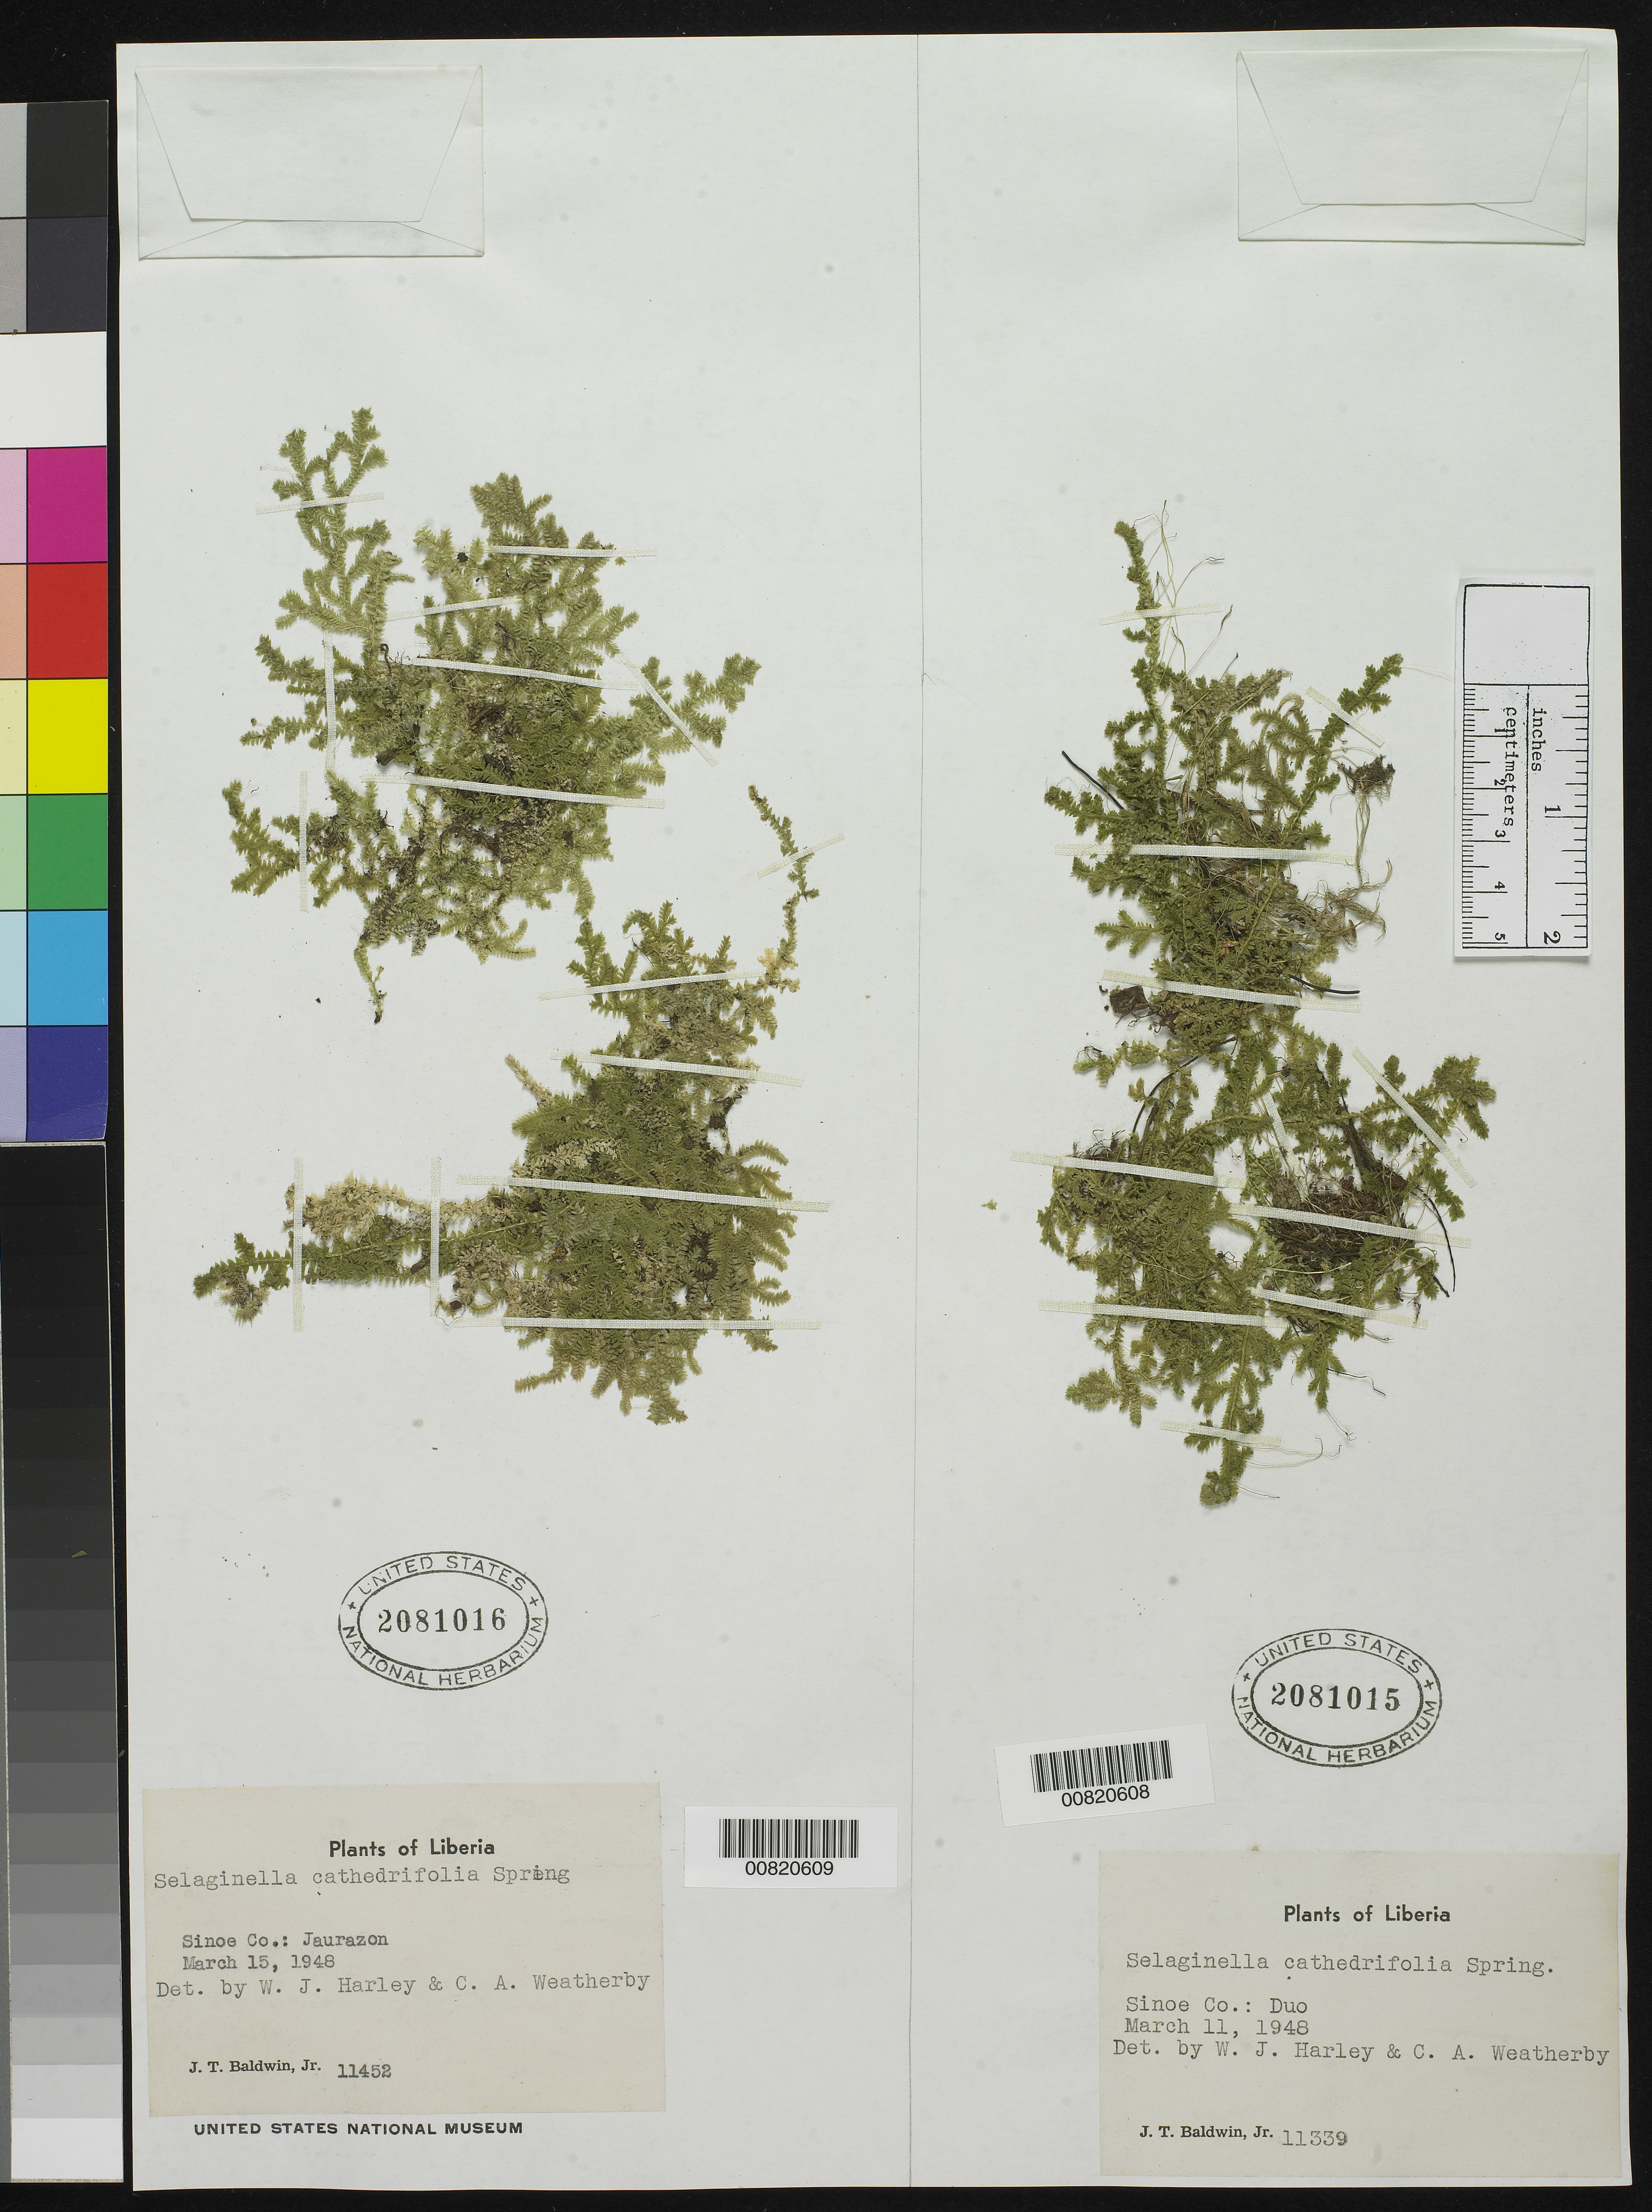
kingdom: Plantae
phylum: Tracheophyta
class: Lycopodiopsida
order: Selaginellales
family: Selaginellaceae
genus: Selaginella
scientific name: Selaginella cathedrifolia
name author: Spring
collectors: J. T. Baldwin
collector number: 11339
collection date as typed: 11 Mar 1948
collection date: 1948-03-11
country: Liberia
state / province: Sinoe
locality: Duo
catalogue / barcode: US 2081015